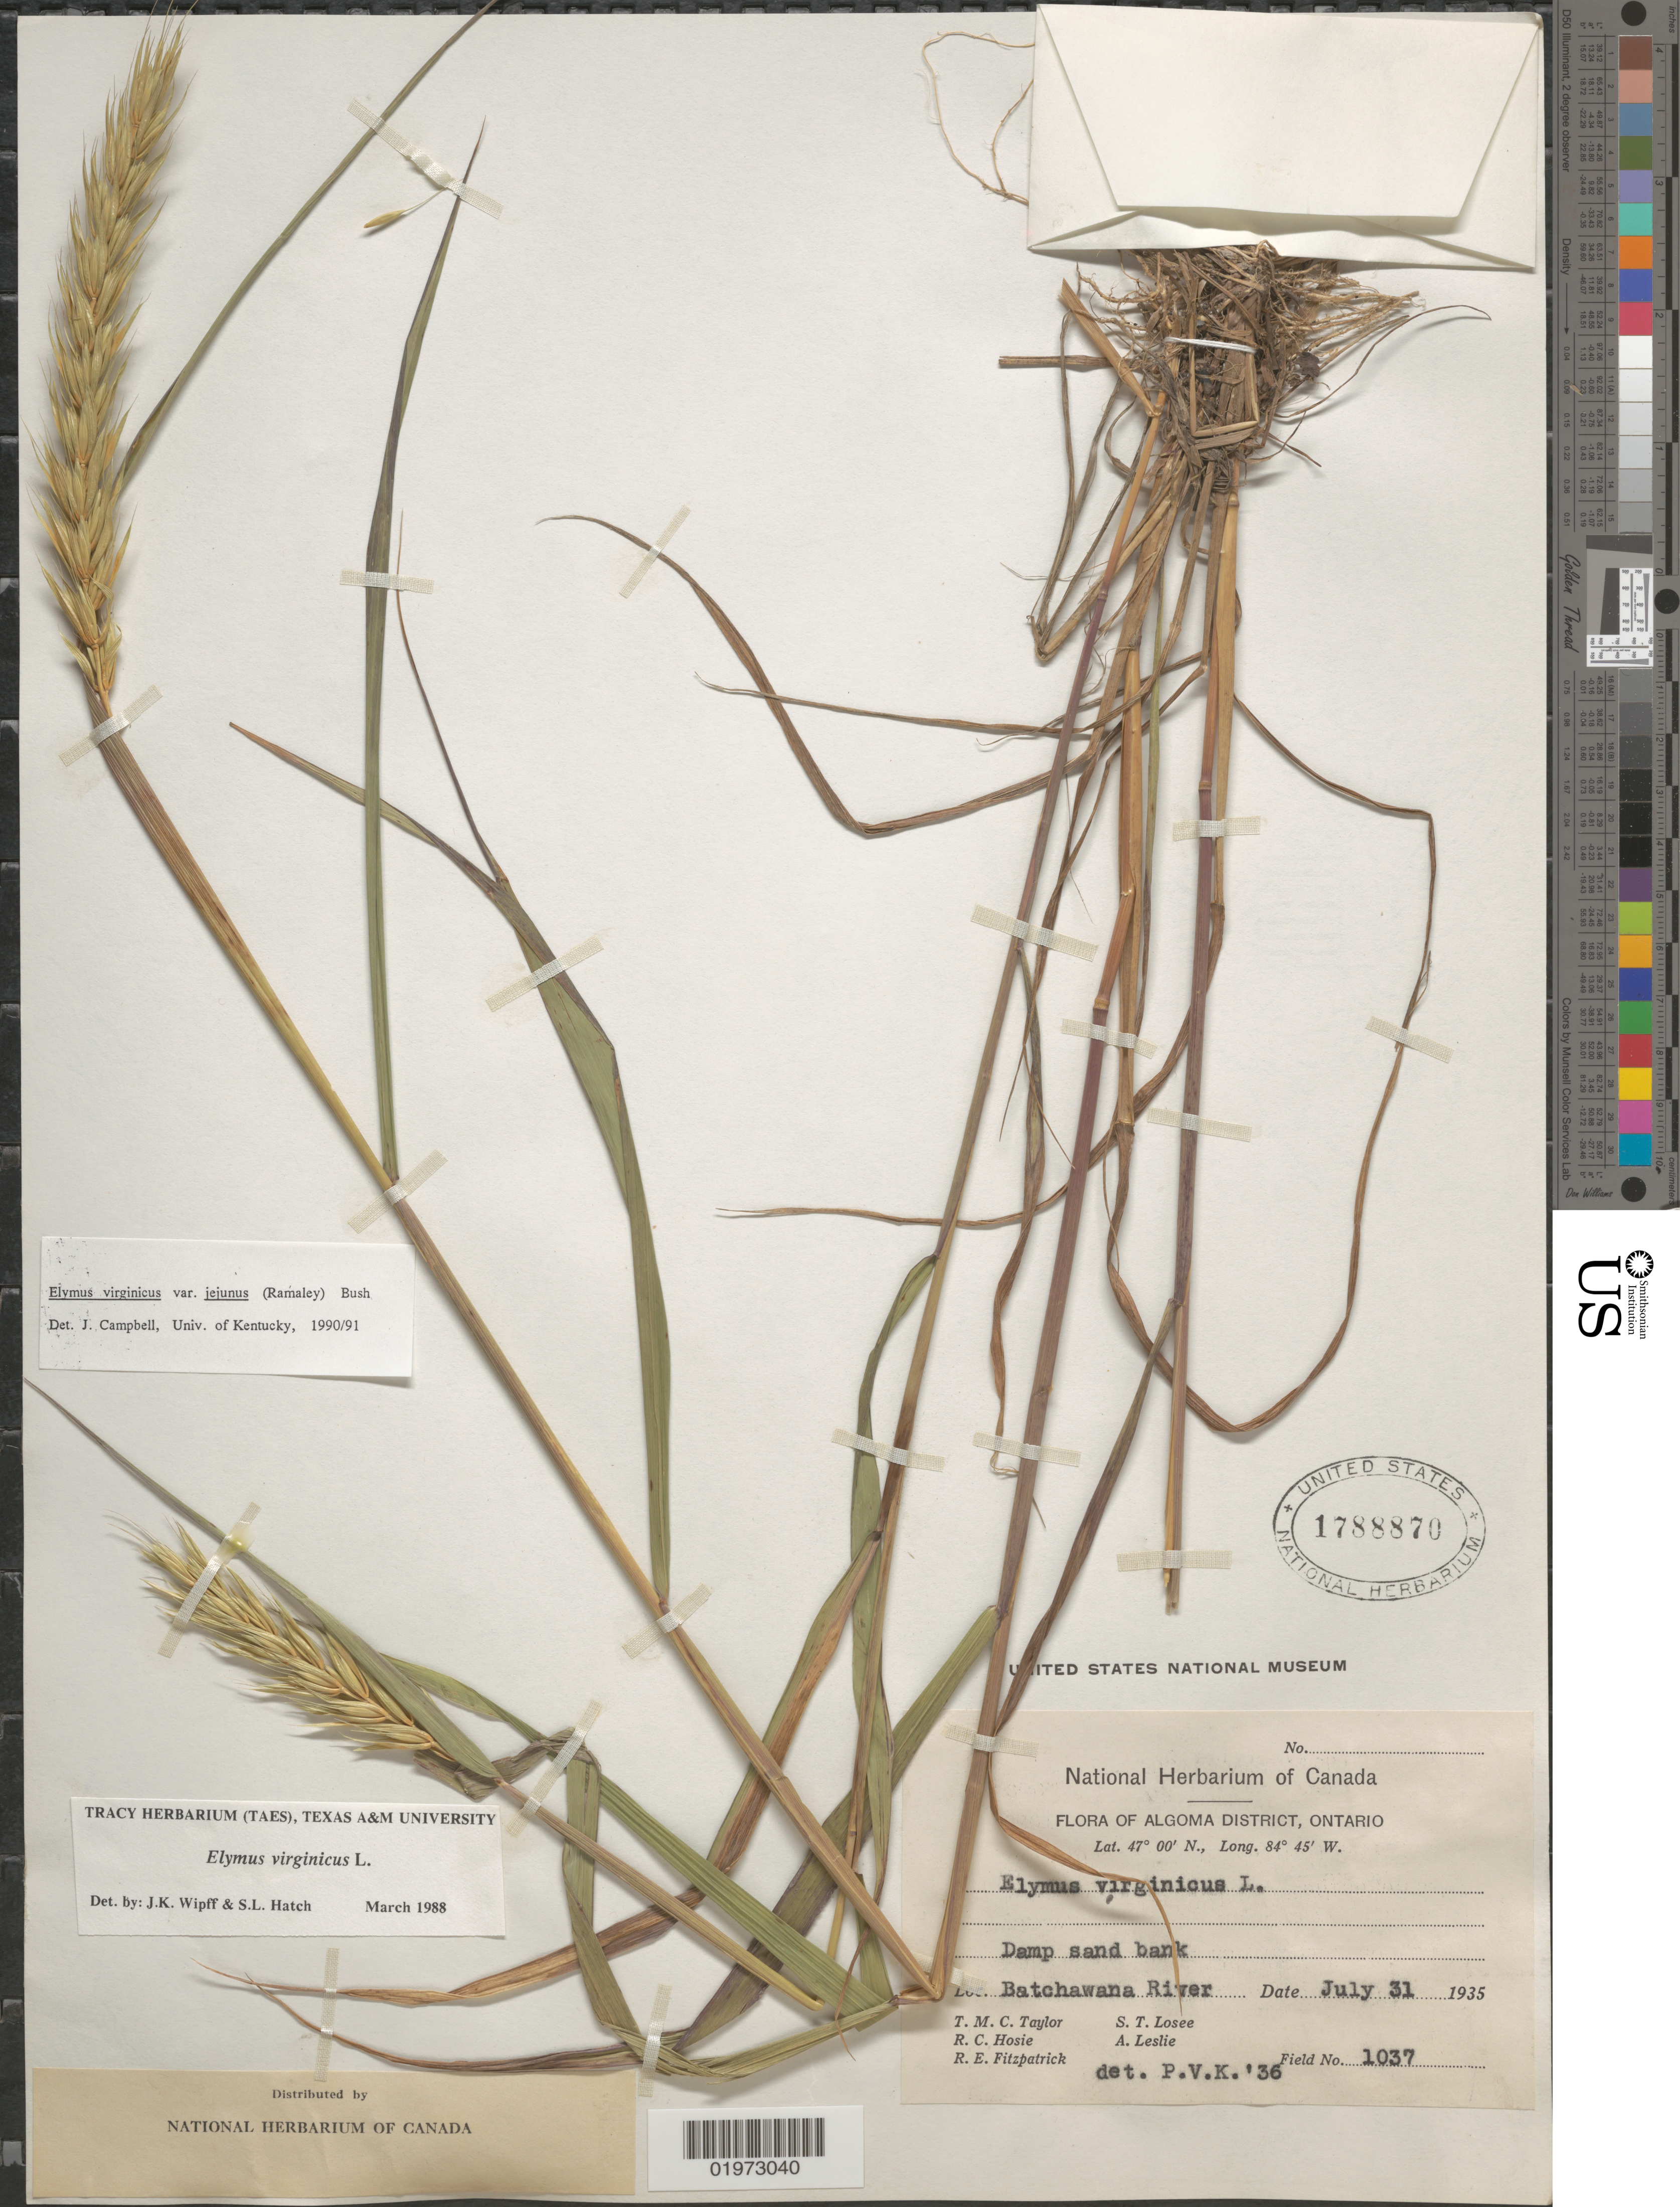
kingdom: Plantae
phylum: Tracheophyta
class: Liliopsida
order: Poales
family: Poaceae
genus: Elymus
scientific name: Elymus virginicus var. virginicus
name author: L.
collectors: T. M. C. Taylor, R. Hosie, R. Fitzpatrick, S. Losee & A. Leslie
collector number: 1037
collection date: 1935-07-31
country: Canada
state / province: Ontario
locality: Algoma District. Damp sand bank. Batchawana River.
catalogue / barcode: US 1788870